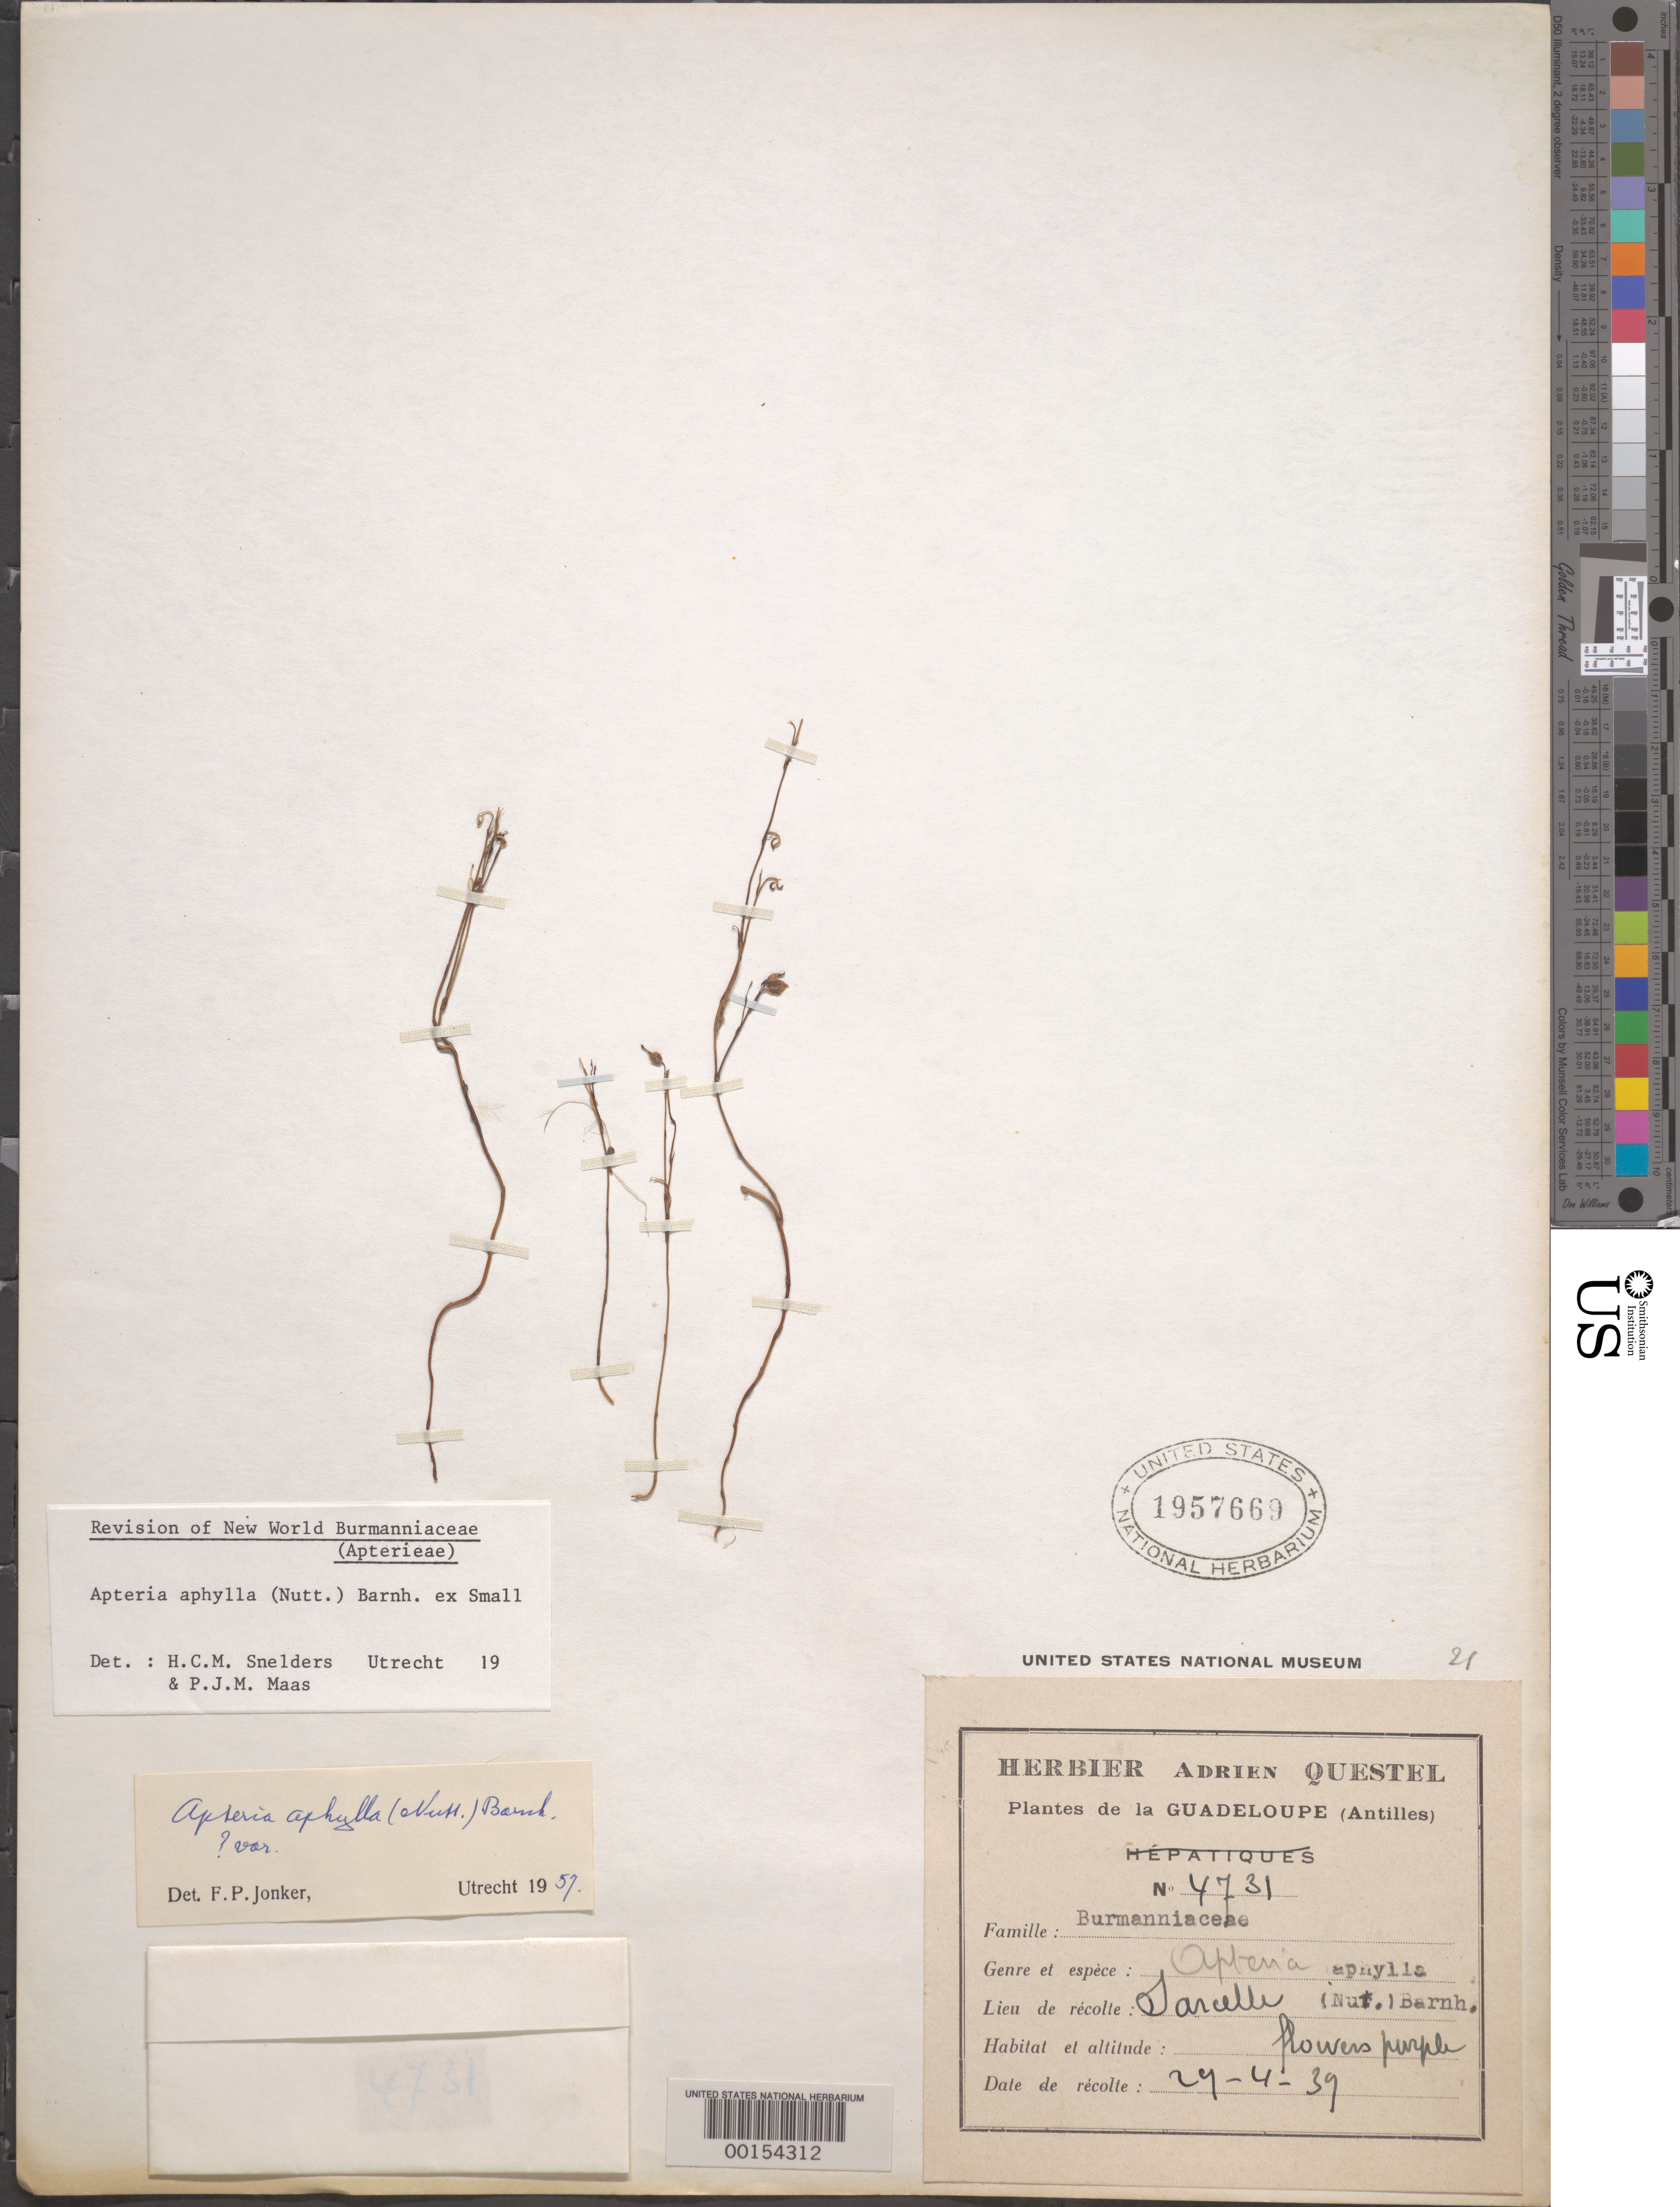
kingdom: Plantae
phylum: Tracheophyta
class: Liliopsida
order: Dioscoreales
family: Burmanniaceae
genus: Apteria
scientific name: Apteria aphylla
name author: (Nutt.) Barnhart ex Small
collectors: A. Questel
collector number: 4731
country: Guadeloupe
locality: Tracelle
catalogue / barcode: US 1957669